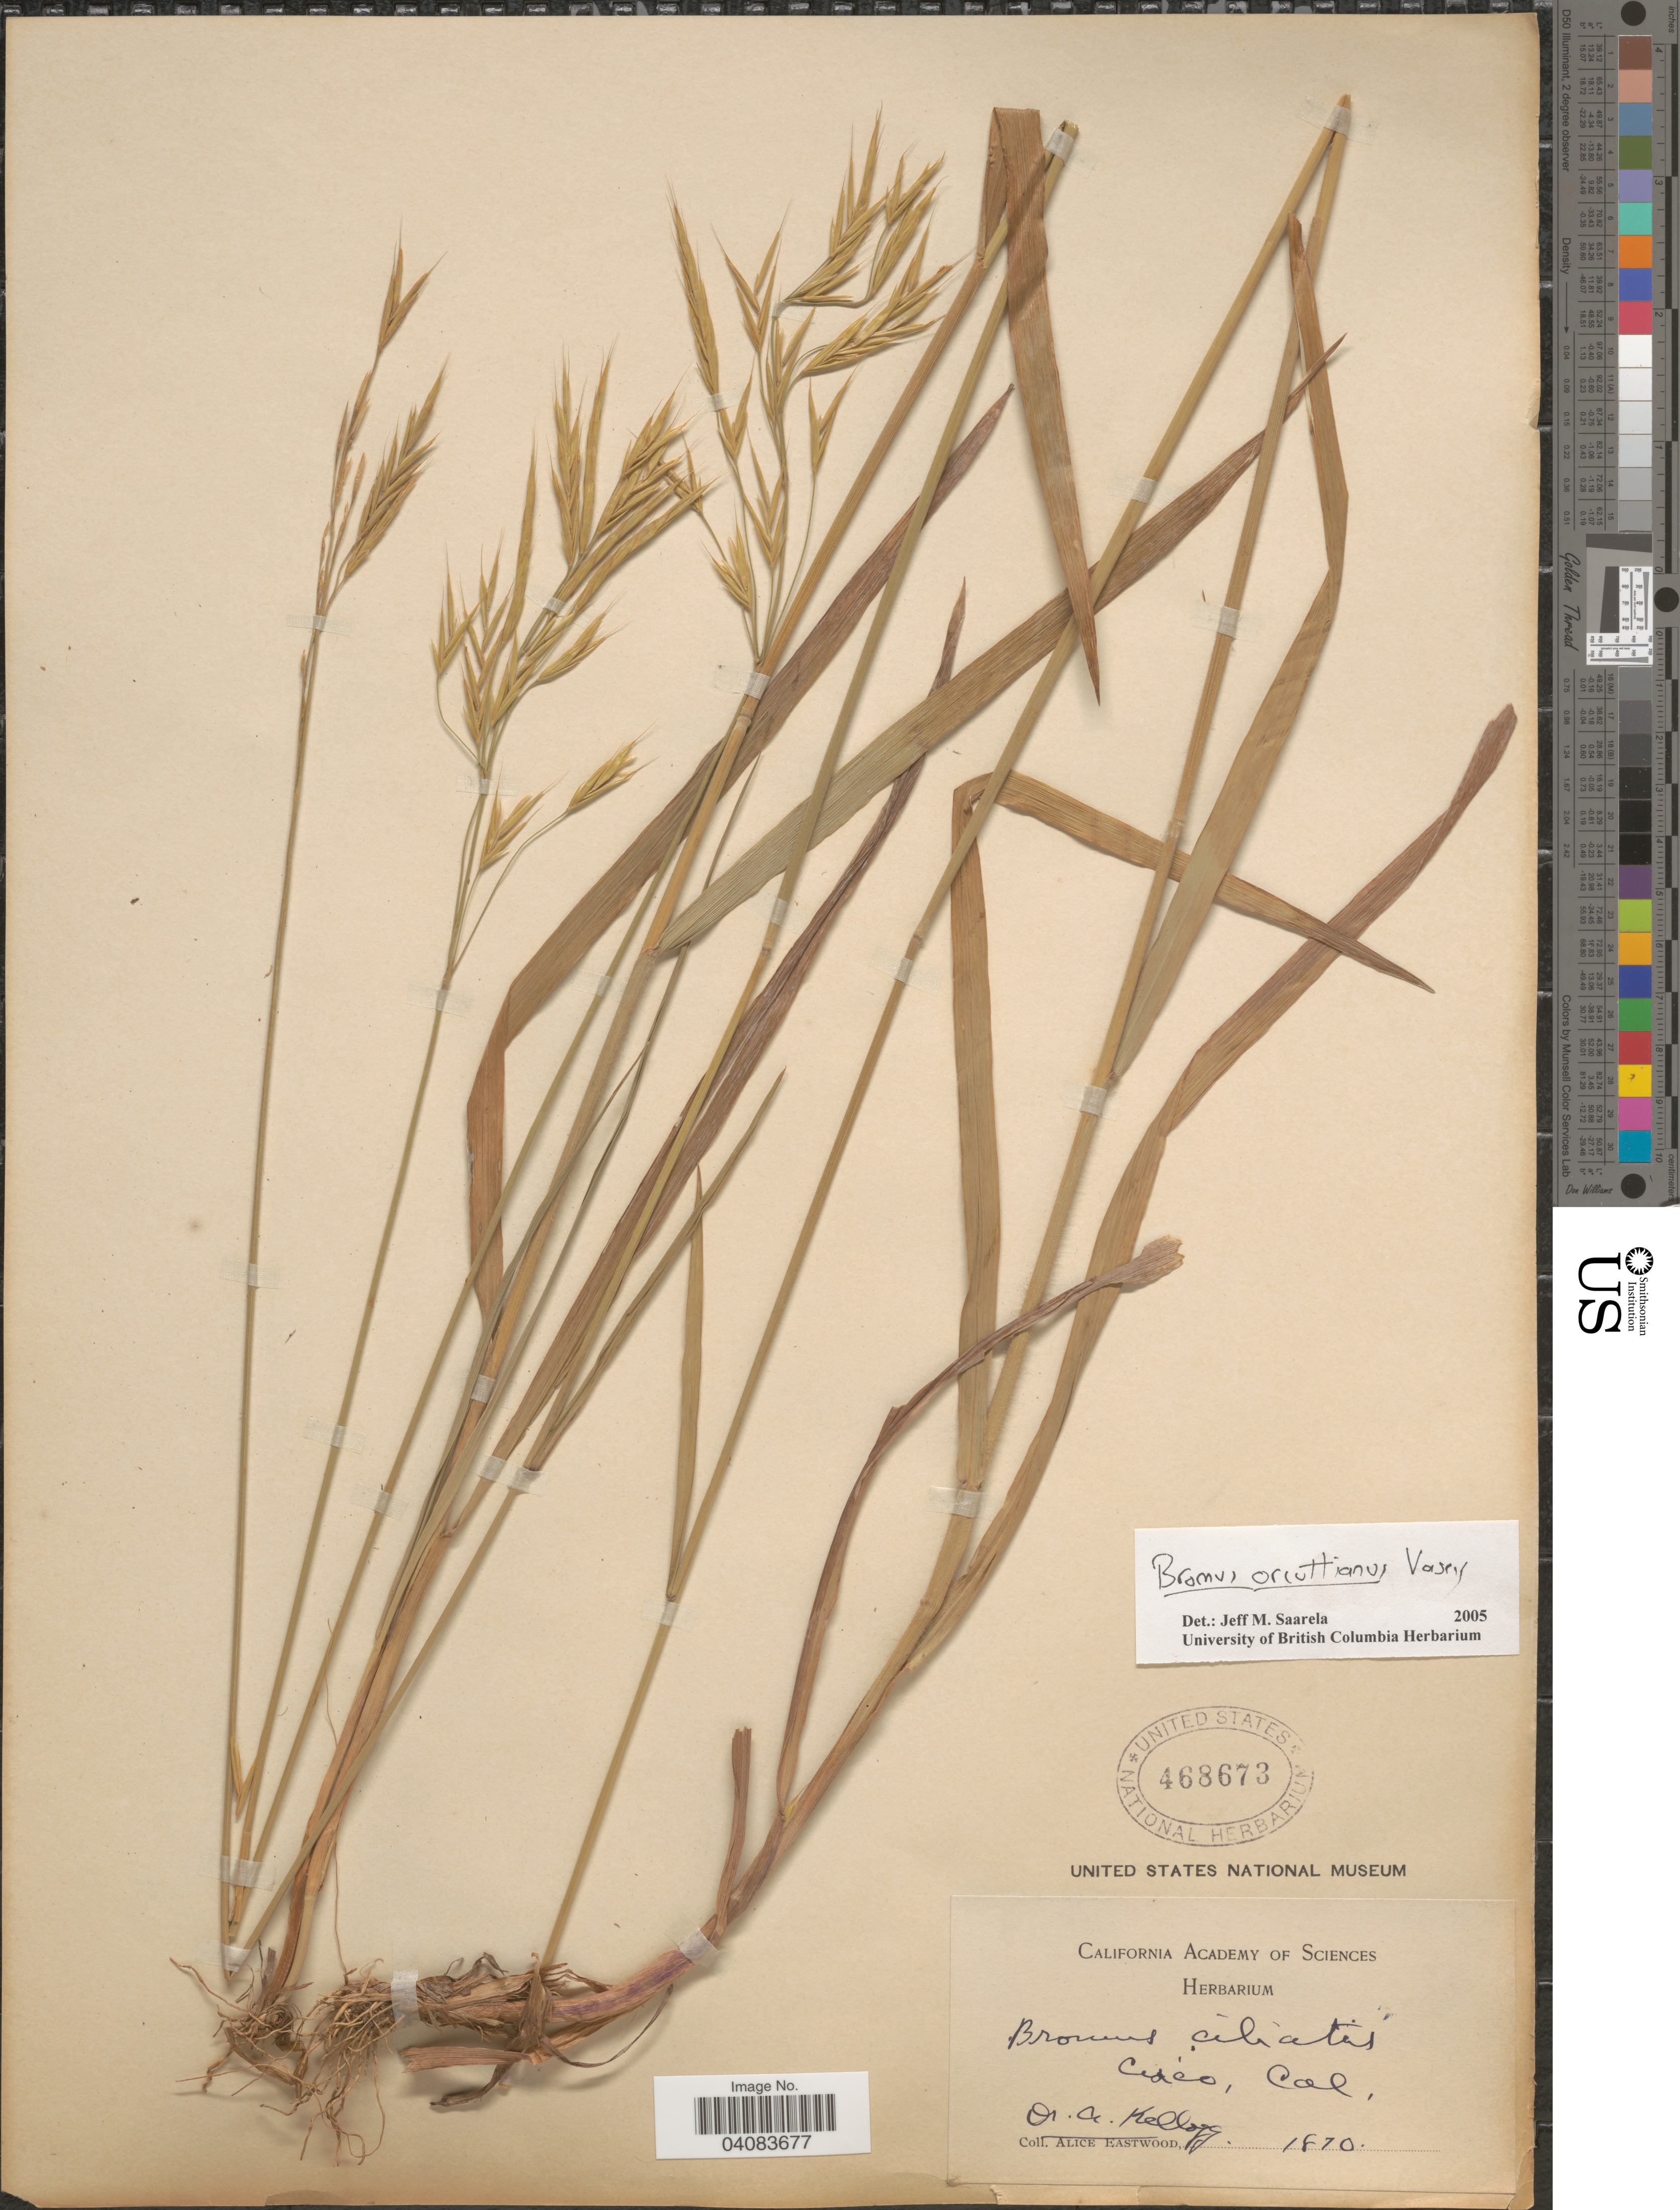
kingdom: Plantae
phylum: Tracheophyta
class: Liliopsida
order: Poales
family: Poaceae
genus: Bromus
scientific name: Bromus orcuttianus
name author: Vasey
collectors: A. Kellogg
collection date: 1870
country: United States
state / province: California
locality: Cisco.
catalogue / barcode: US 468673